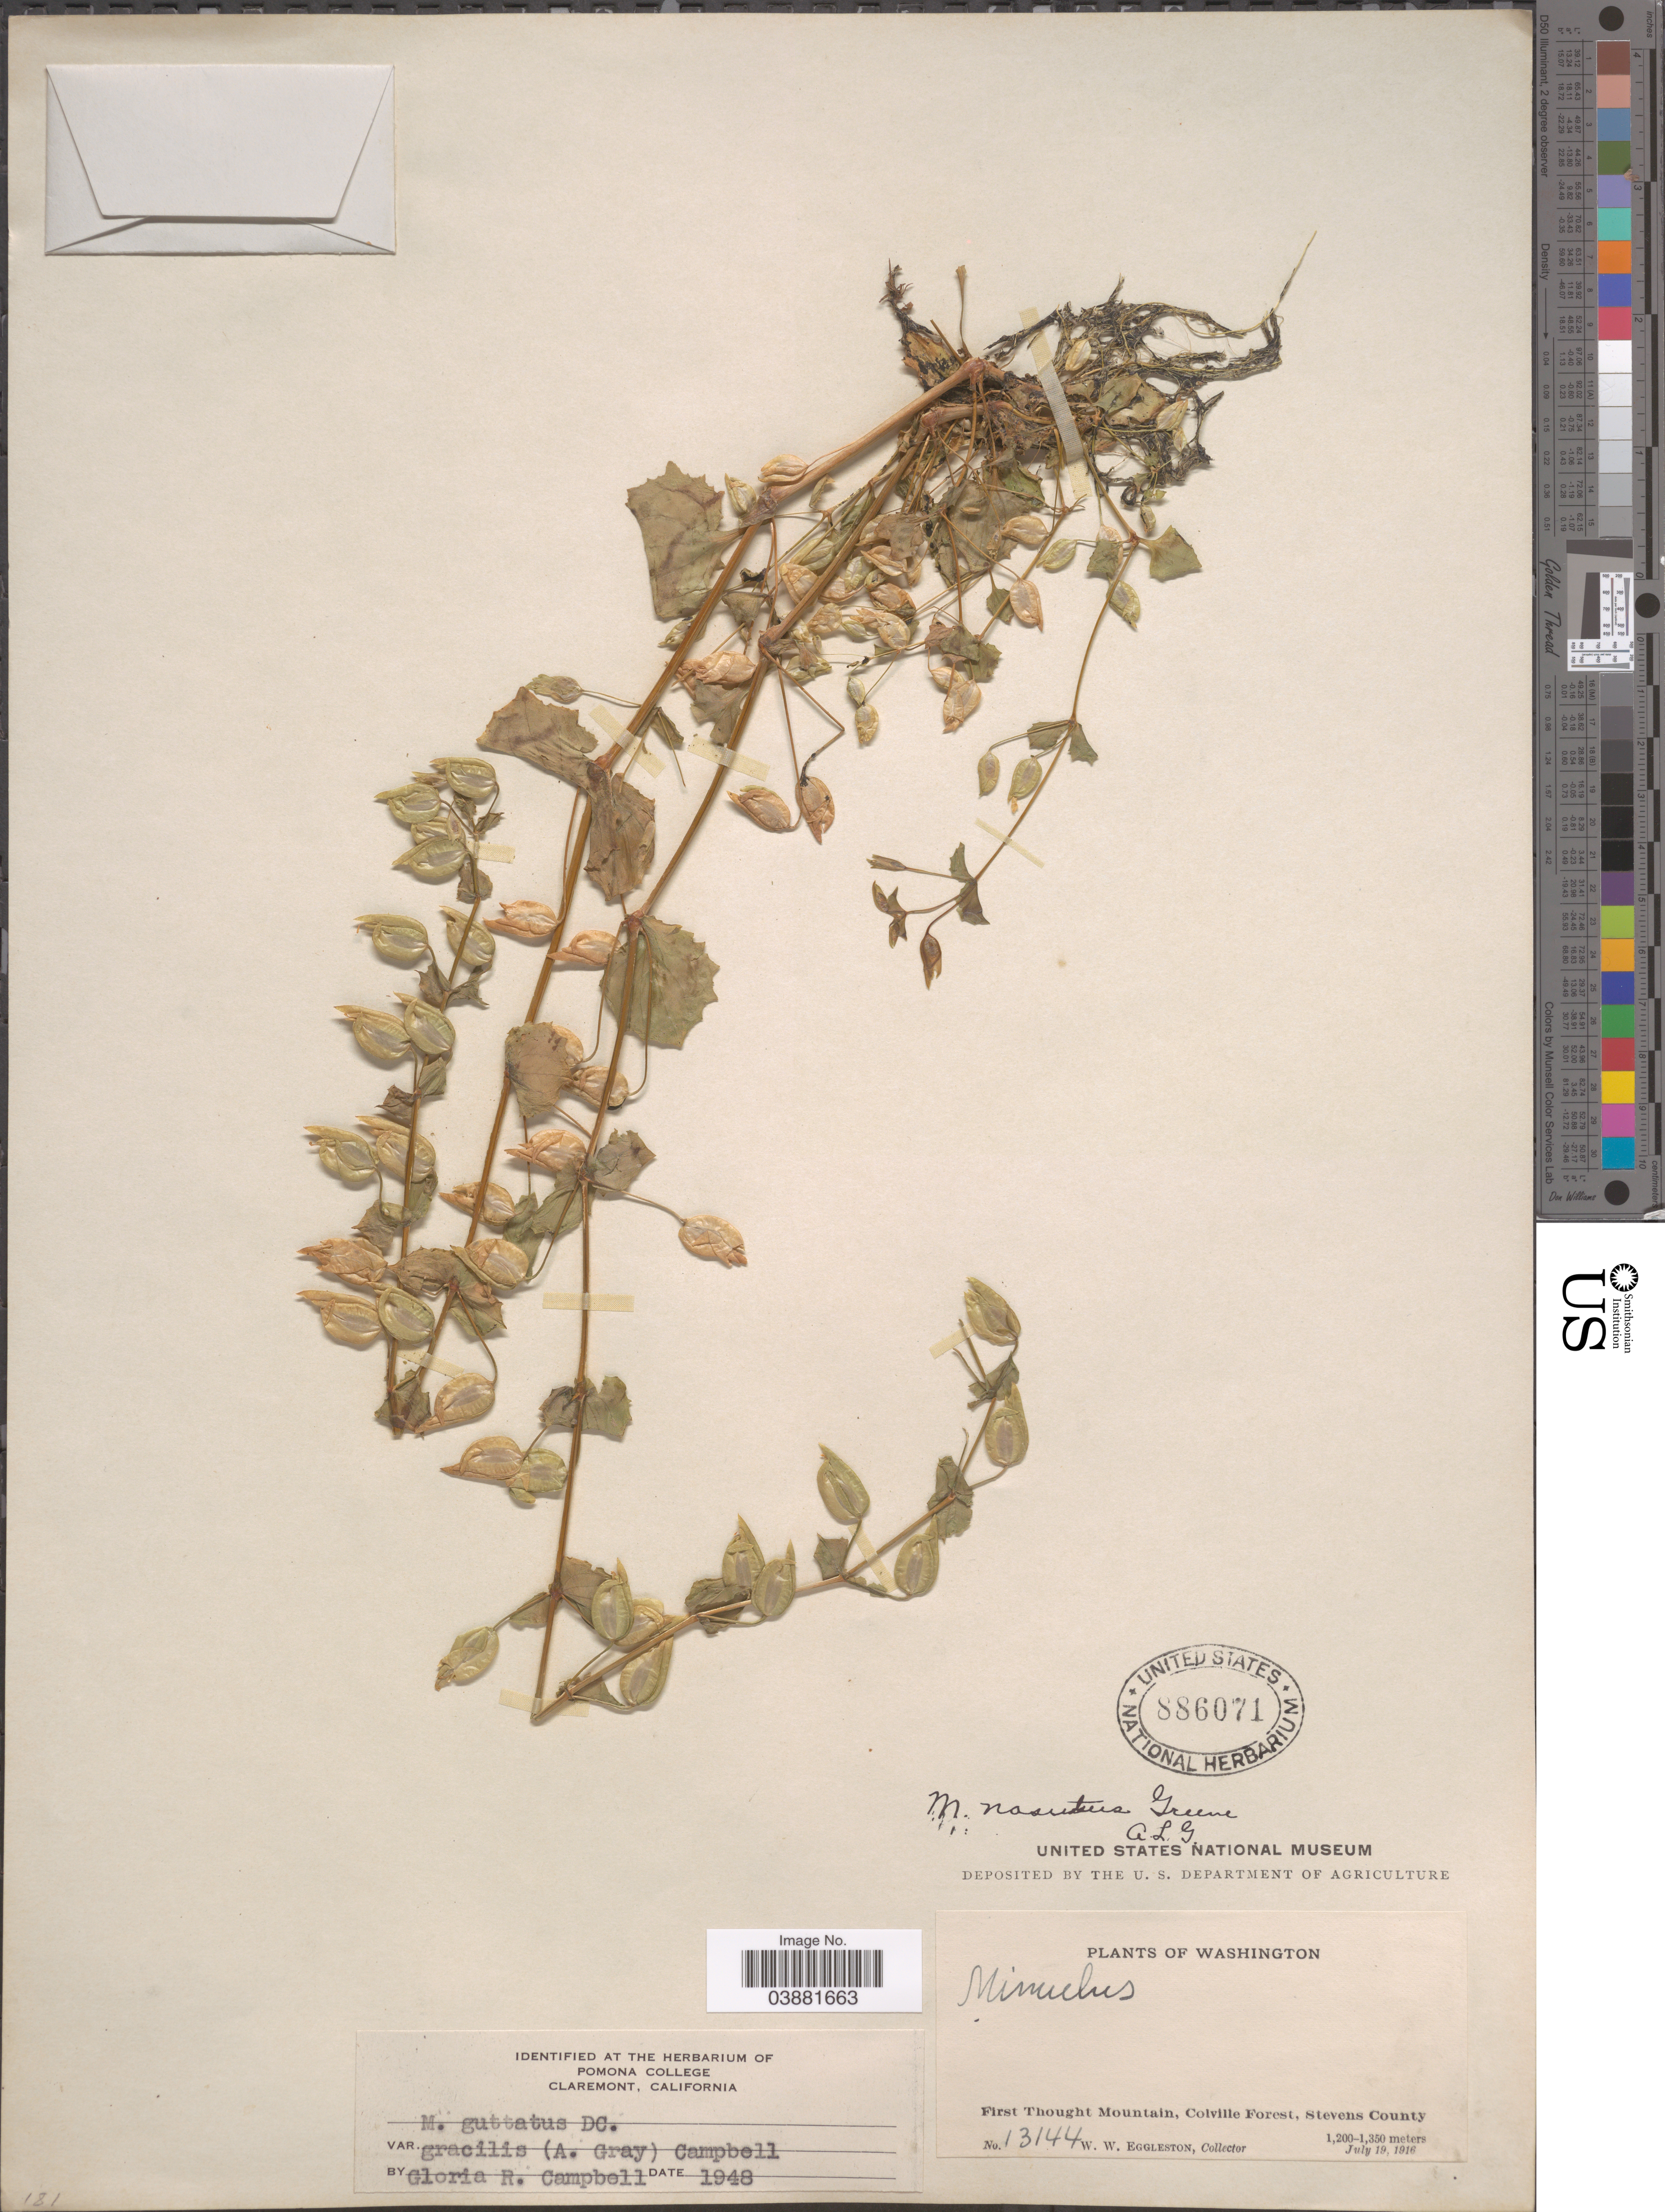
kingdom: Plantae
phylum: Tracheophyta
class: Magnoliopsida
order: Lamiales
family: Phrymaceae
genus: Mimulus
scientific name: Mimulus guttatus var. gracilis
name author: (A. Gray) G.R. Campb.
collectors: W. W. Eggleston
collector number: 13144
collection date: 1916-07-19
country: United States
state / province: Washington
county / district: Stevens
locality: First Thought Mountain, Colville Forest, Stevens County.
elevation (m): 1200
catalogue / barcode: US 886071